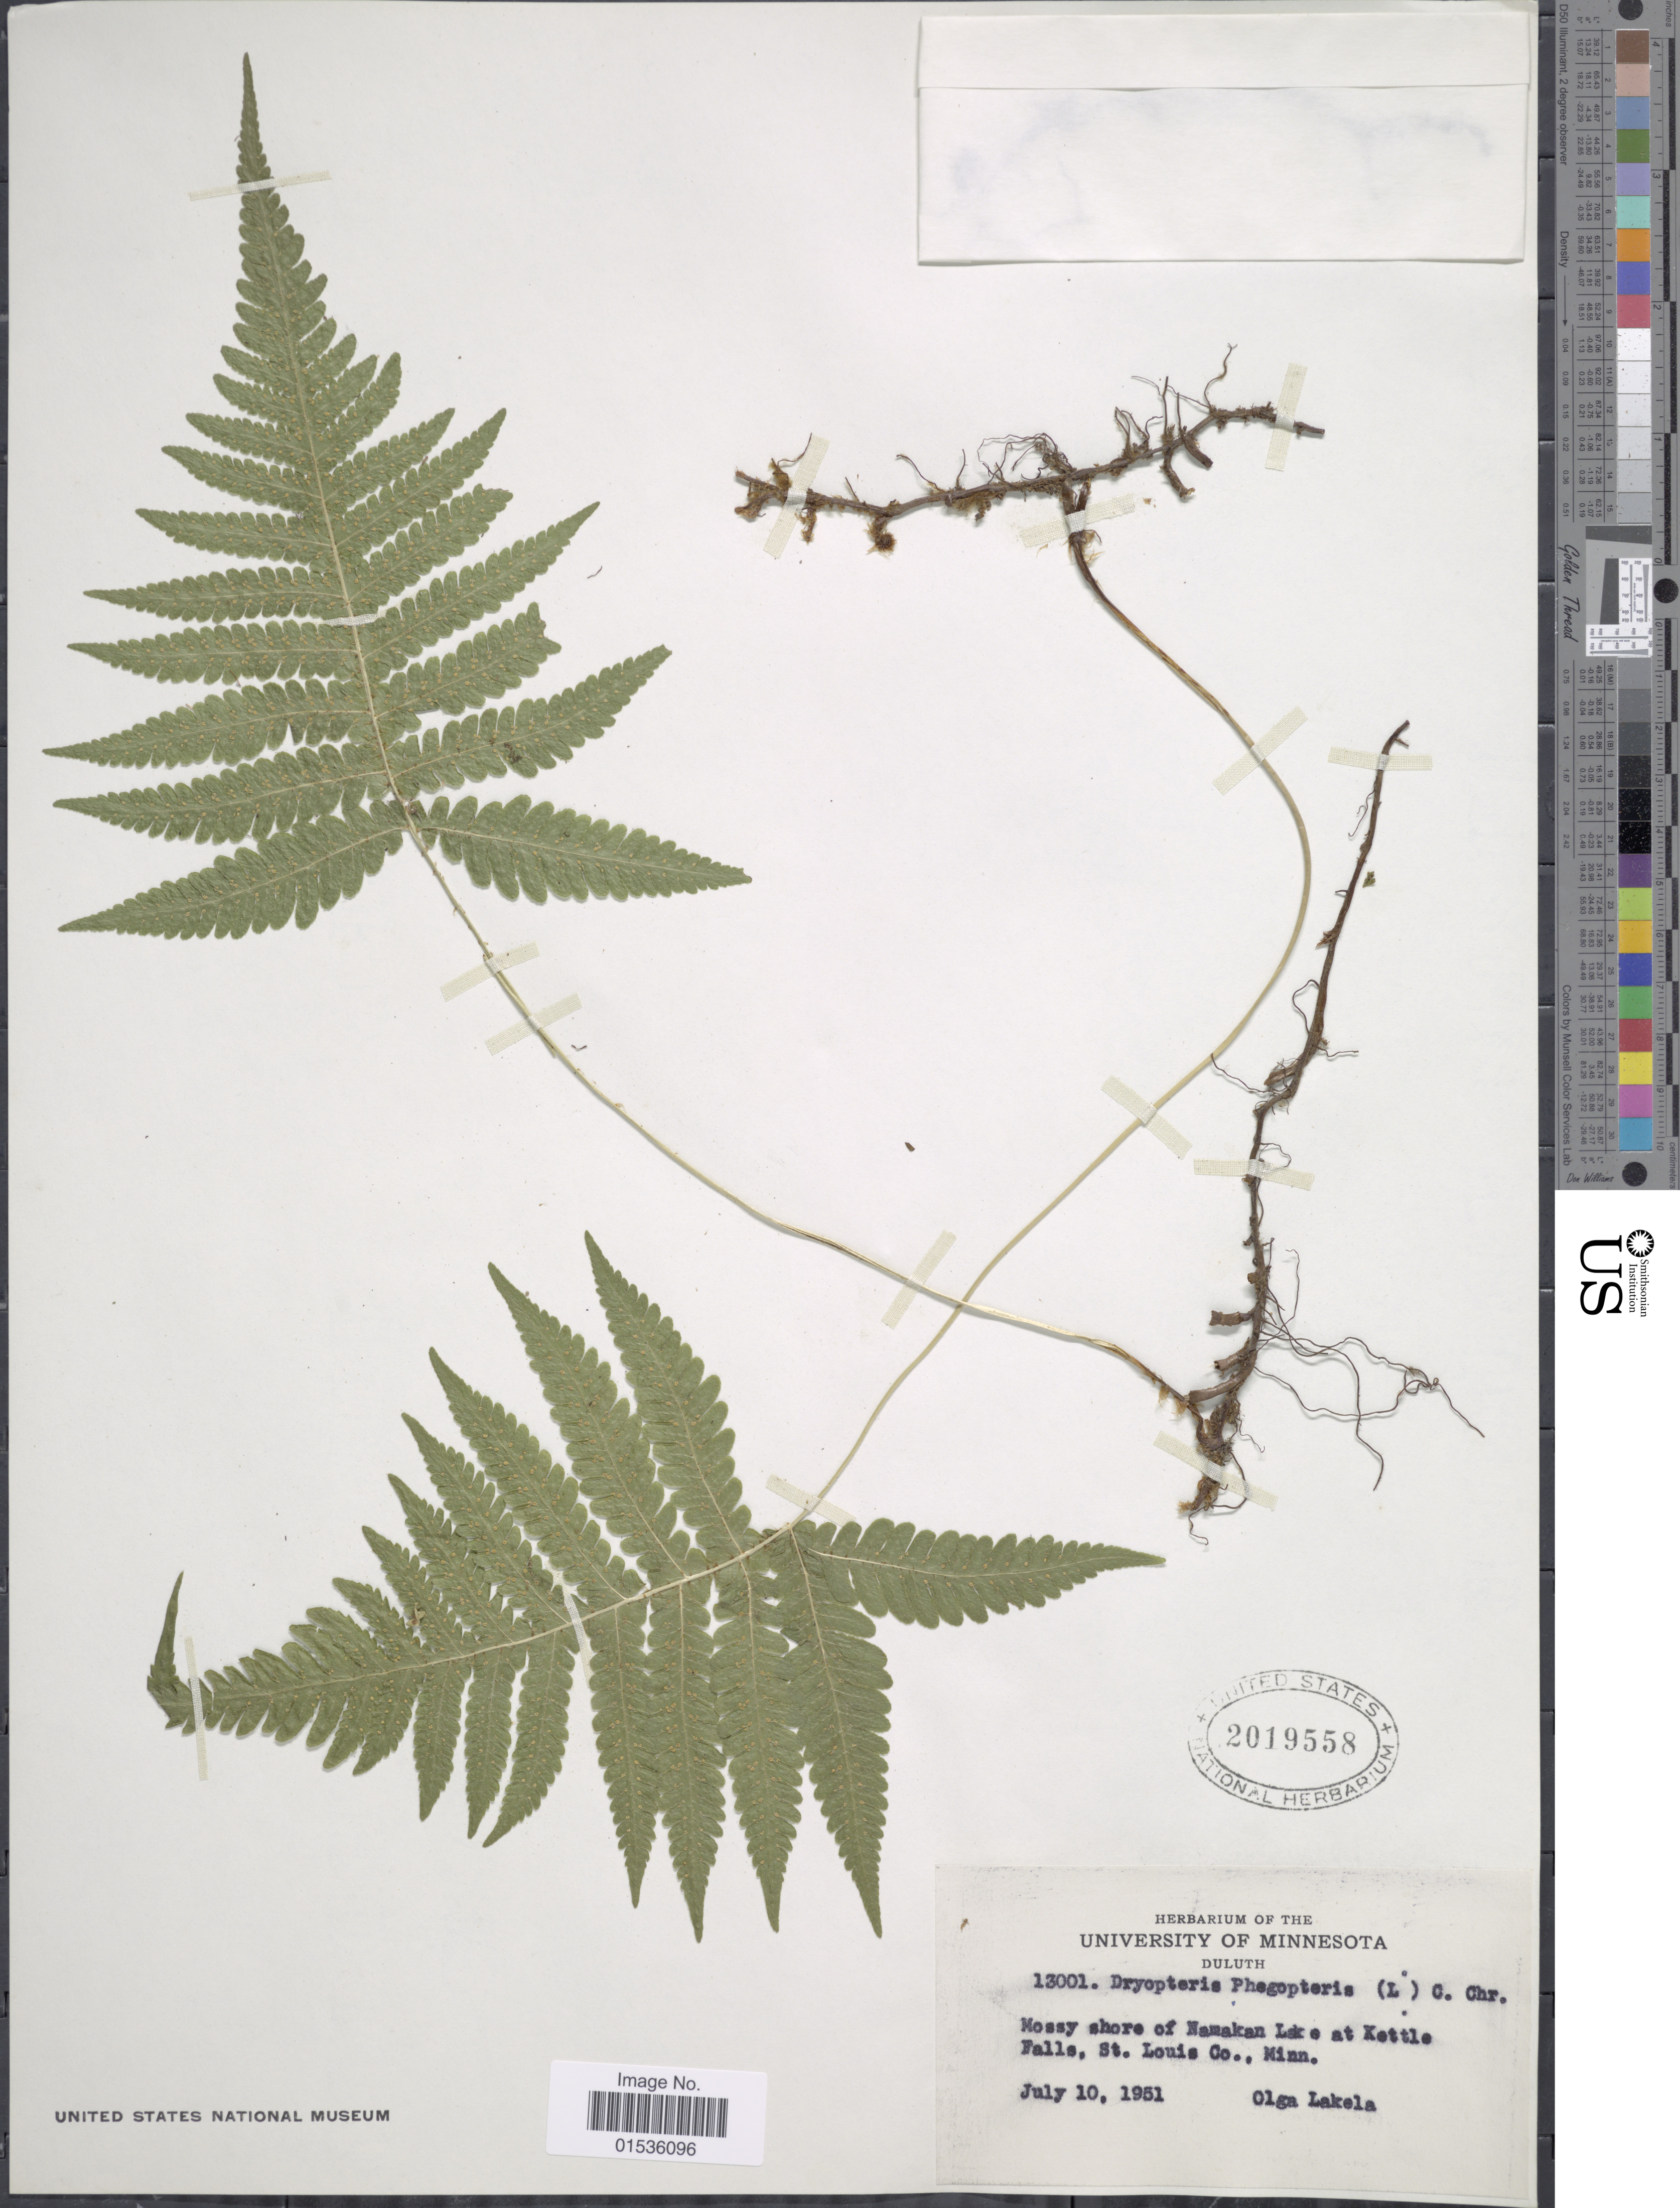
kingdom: Plantae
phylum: Tracheophyta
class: Polypodiopsida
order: Polypodiales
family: Thelypteridaceae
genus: Phegopteris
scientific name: Phegopteris connectilis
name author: (Michx.) Watt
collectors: O. K. Lakela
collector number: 13001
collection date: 1951-07-10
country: United States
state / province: Minnesota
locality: Duluth, Mossy shore of Namakan Lake at Kettle Falls, St. Louis Co., Minn.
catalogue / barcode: US 2019558